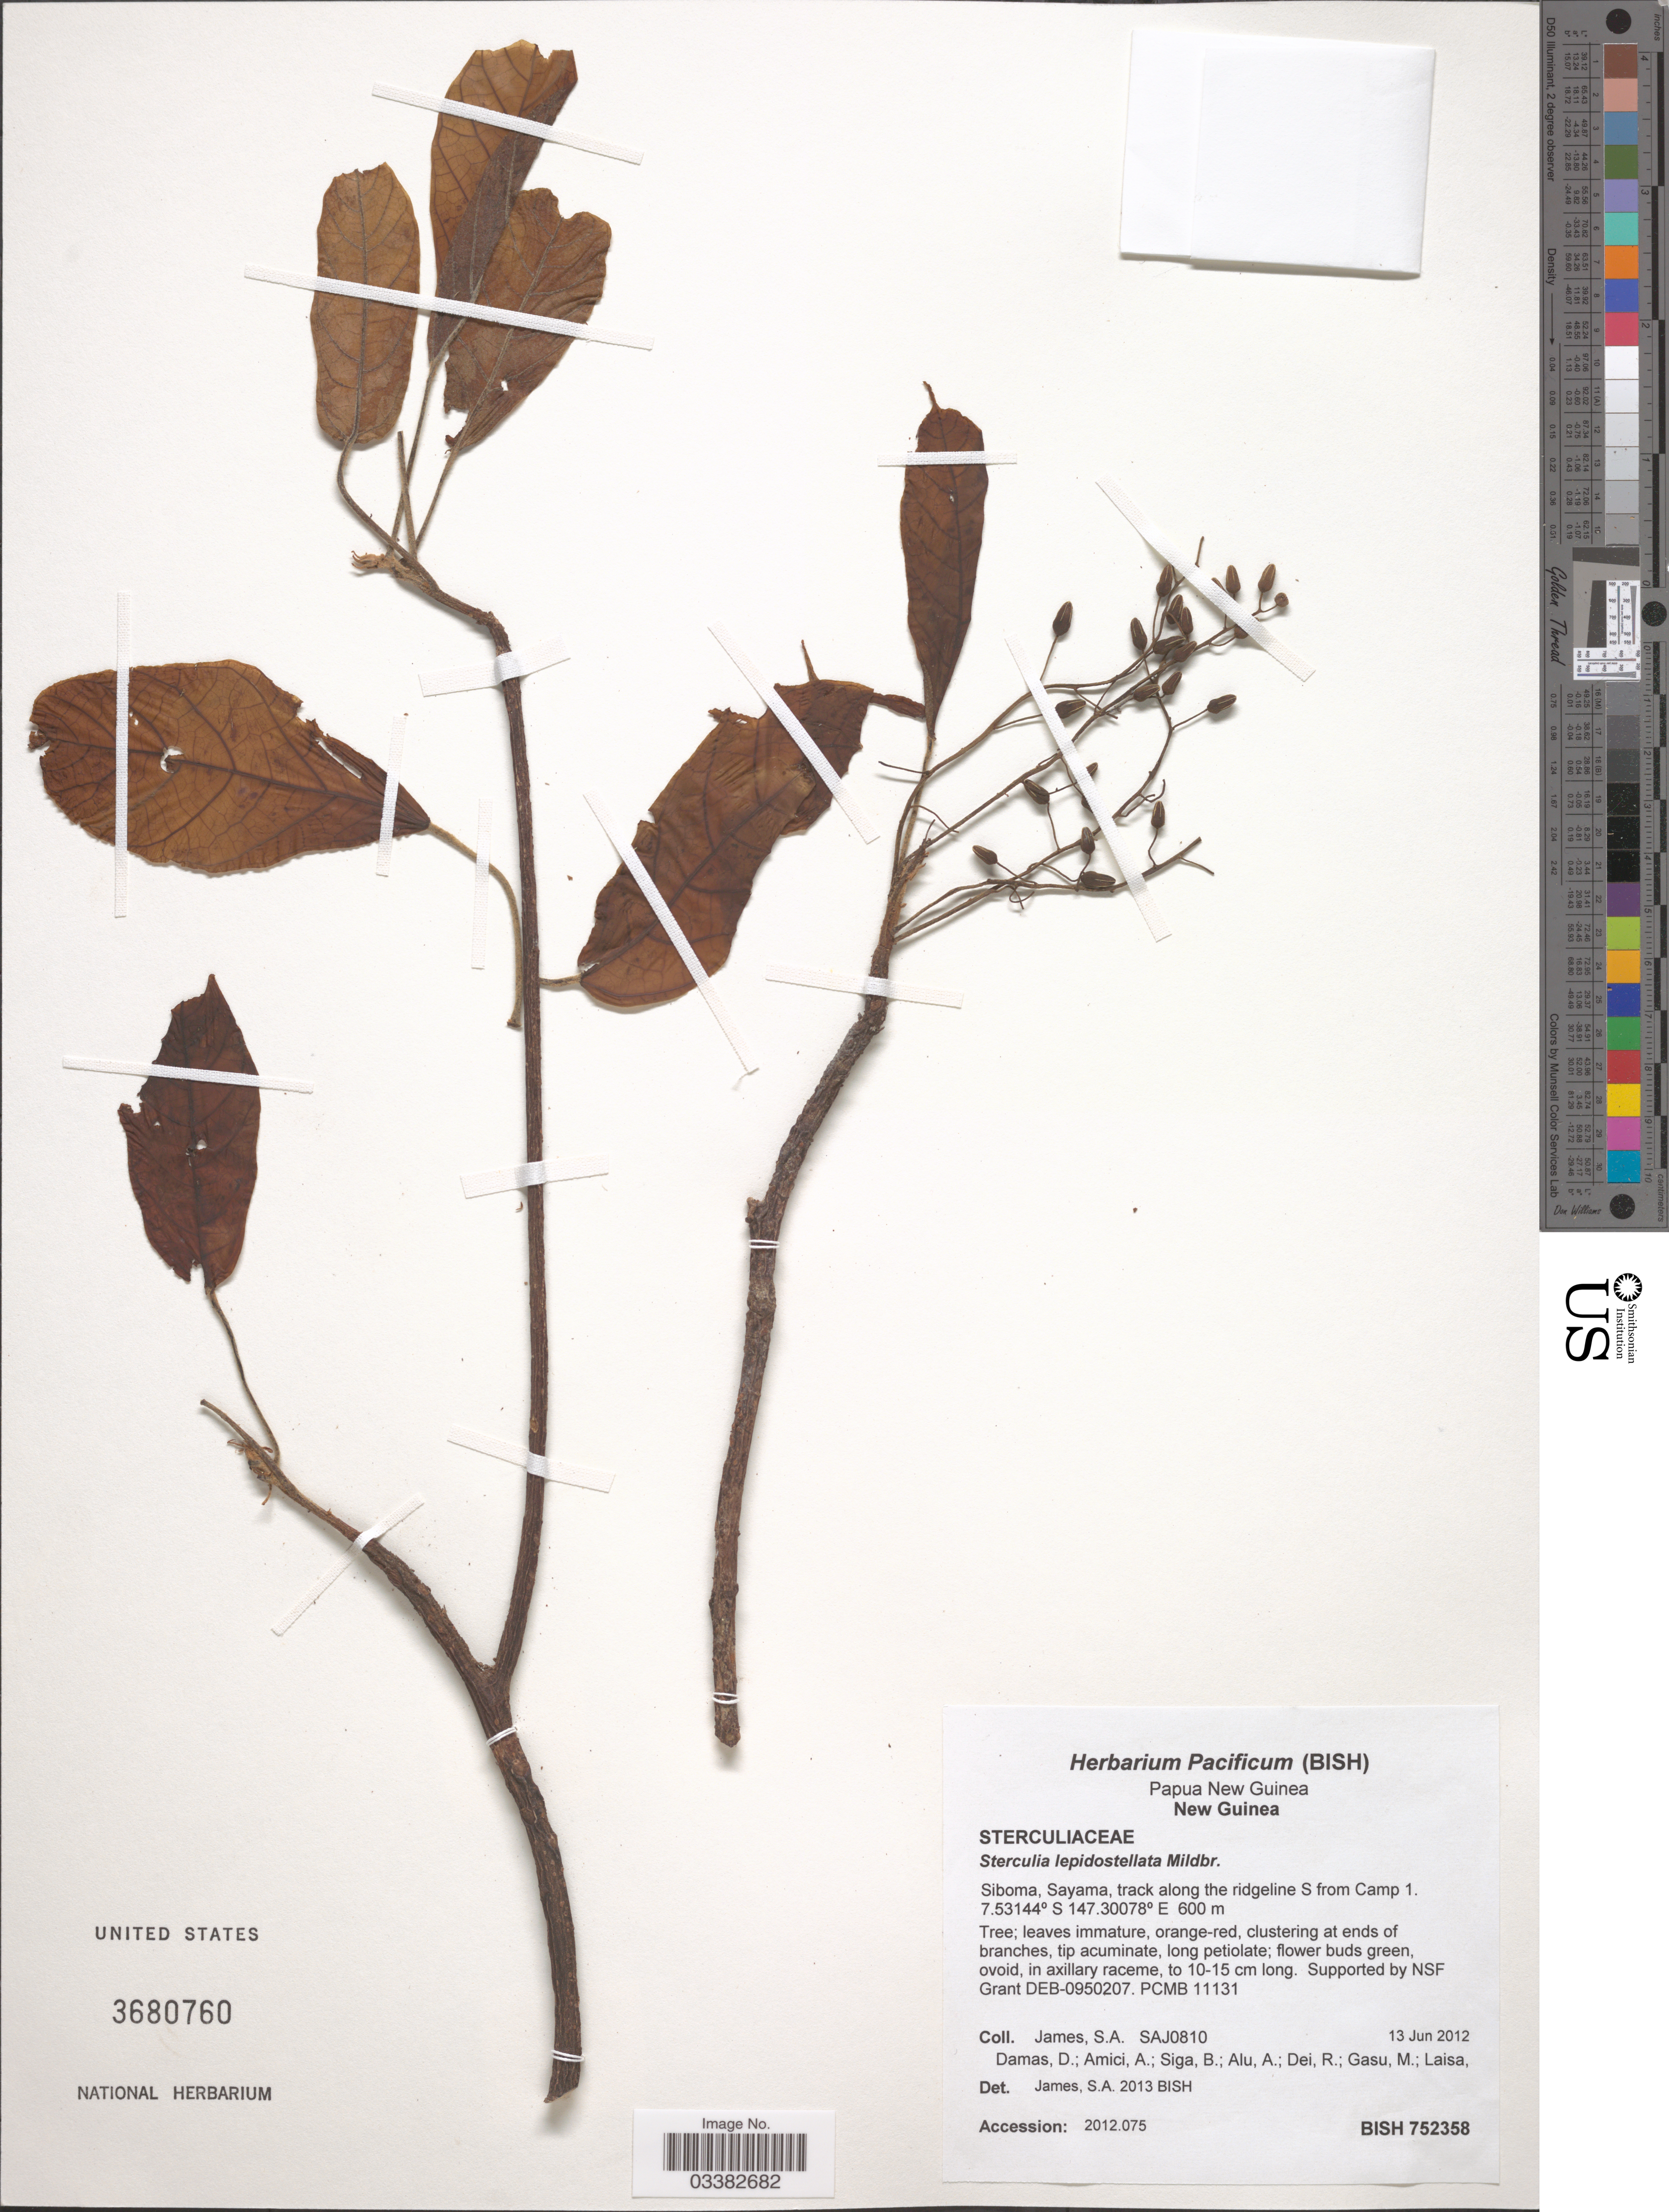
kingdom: Plantae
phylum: Tracheophyta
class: Magnoliopsida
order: Malvales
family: Malvaceae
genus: Sterculia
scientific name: Sterculia lepidostellata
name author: Mildbr.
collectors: S. James, D. Damas, A. Amici, B. Siga & et al.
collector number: SAJ0810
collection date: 2012-06-13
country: Papua New Guinea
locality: New Guinea. Siboma, Sayama, track along the ridgeline S from Camp 1.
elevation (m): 600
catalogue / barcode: US 3680760